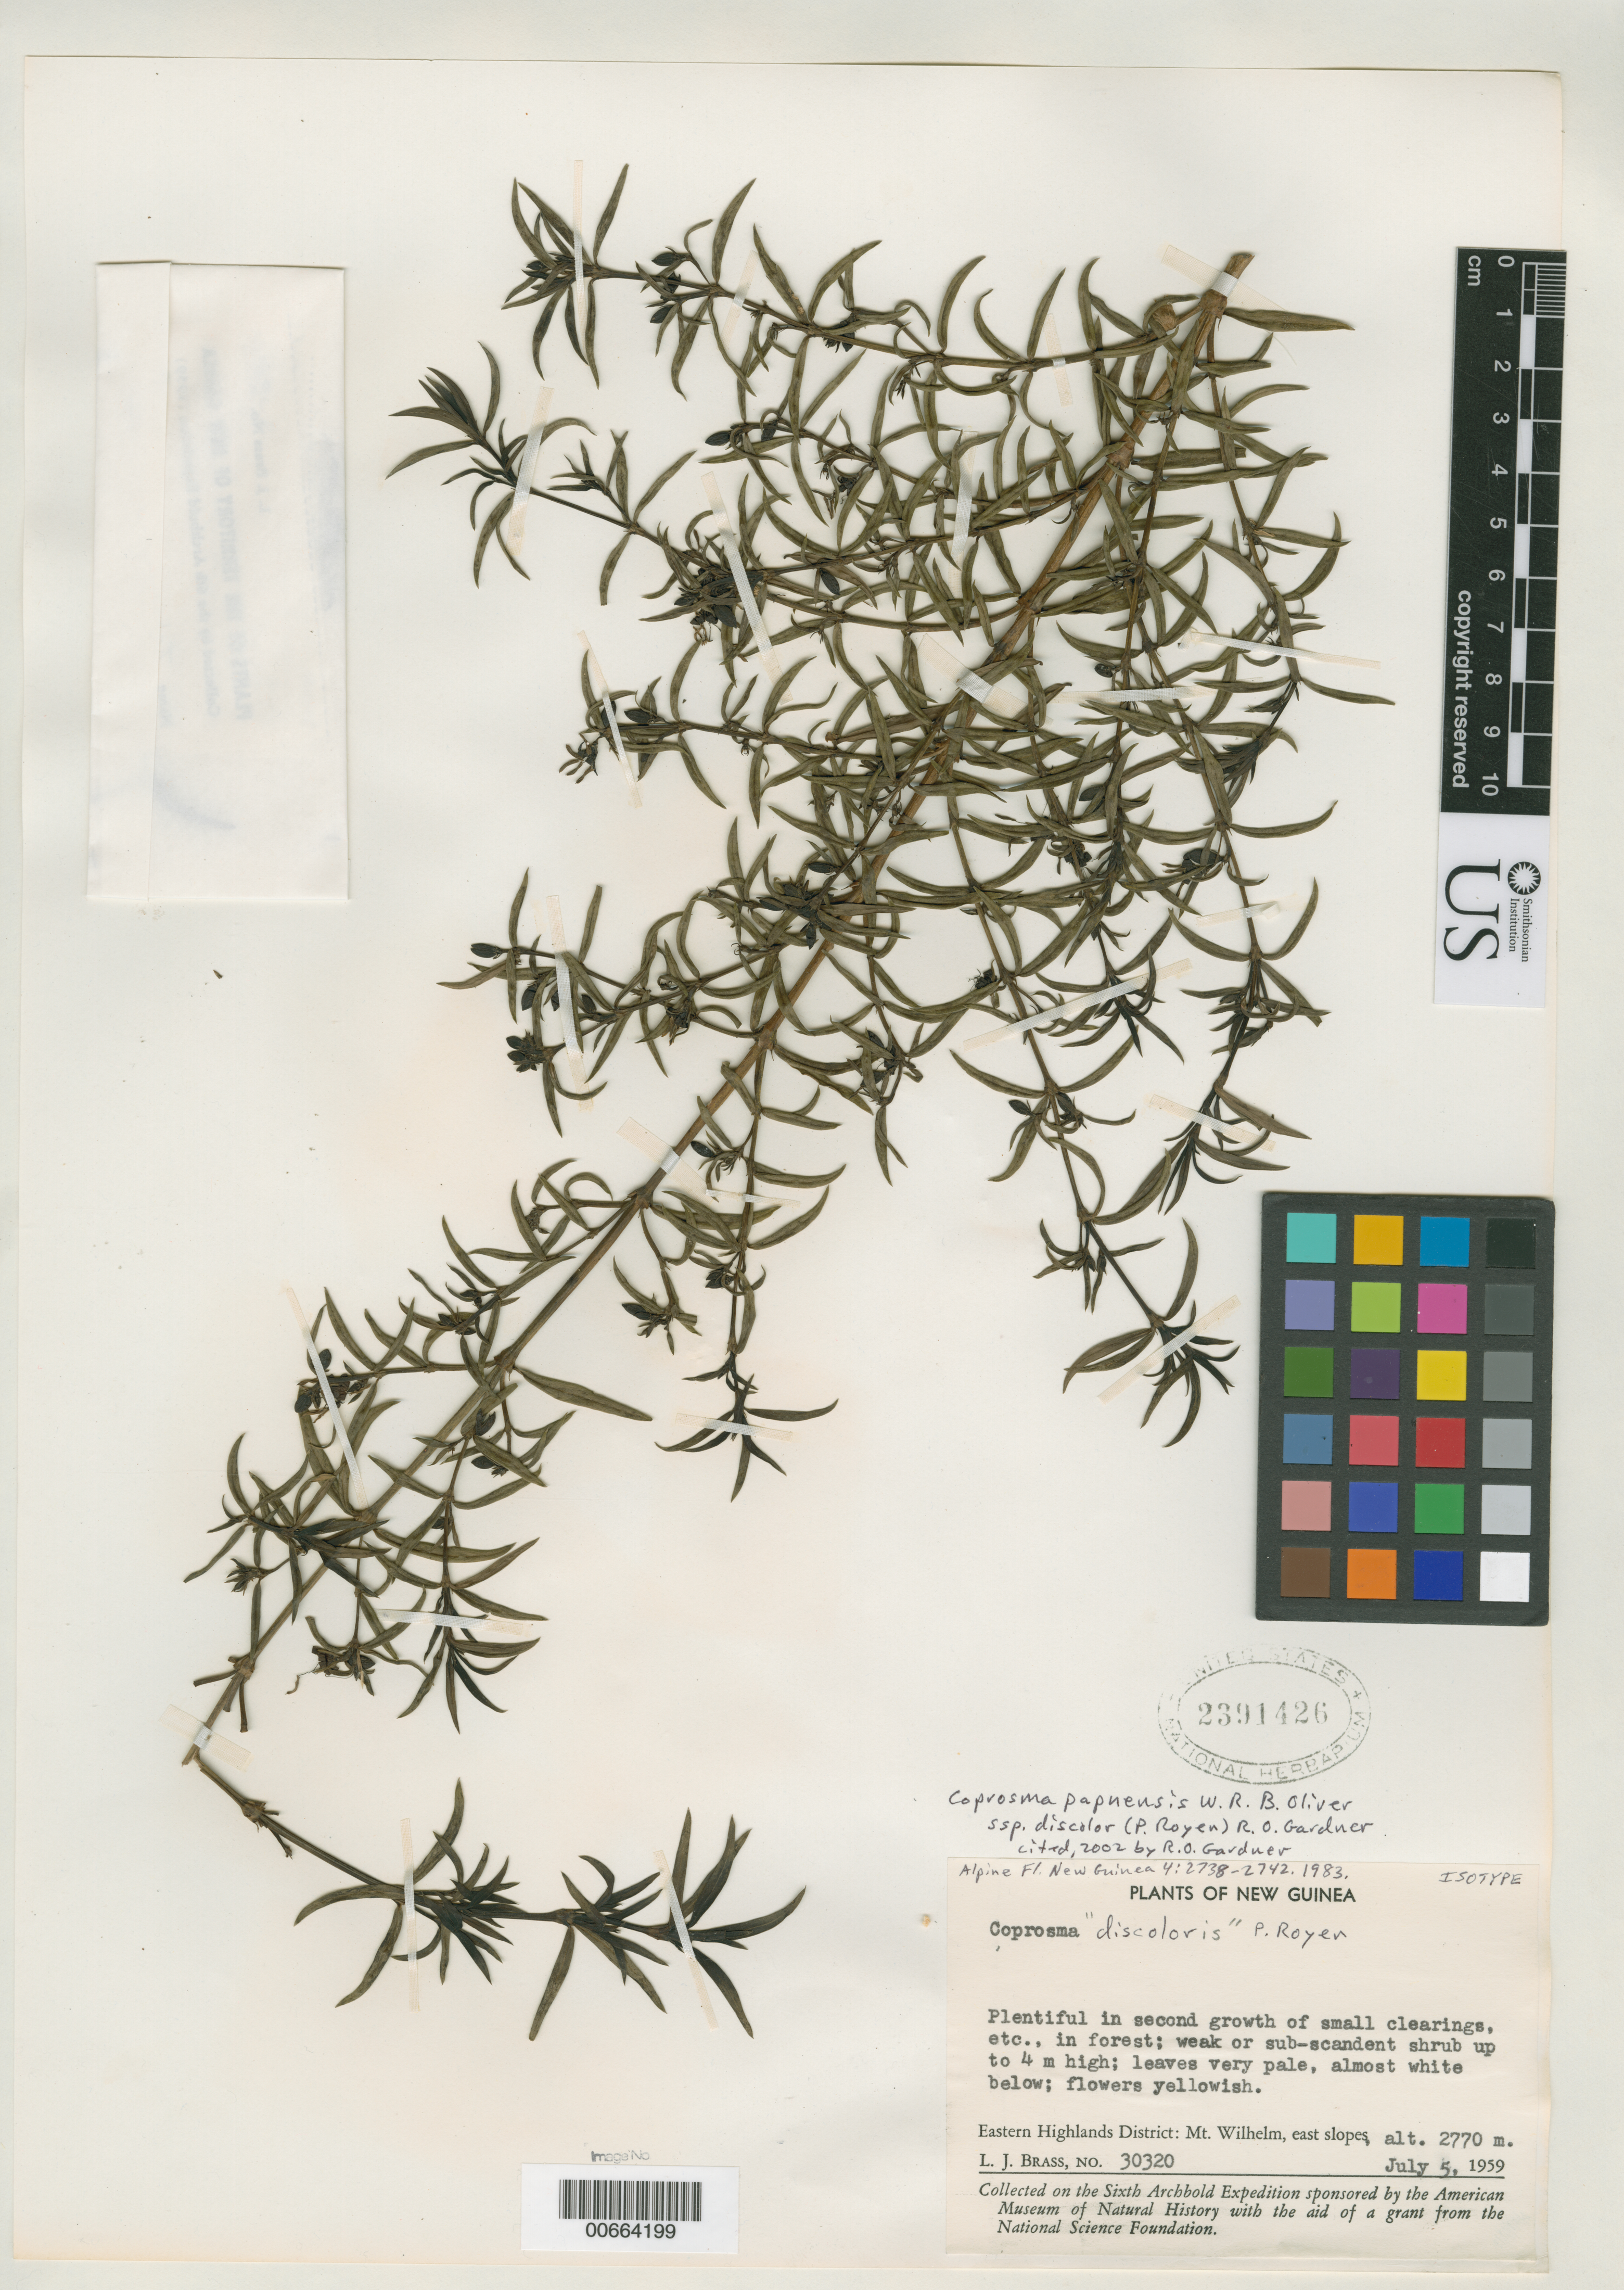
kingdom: Plantae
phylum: Tracheophyta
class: Magnoliopsida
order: Gentianales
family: Rubiaceae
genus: Coprosma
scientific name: Coprosma discolor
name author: P. Royen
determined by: Gardner, R. O.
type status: Isotype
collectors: L. J. Brass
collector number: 30320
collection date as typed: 05 Jul 1959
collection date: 1959-07-05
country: Papua New Guinea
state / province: Eastern Highlands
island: New Guinea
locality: Mt. Wilhelm, east slopes.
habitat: Plentiful in second growth of small clearings, etc. in forest.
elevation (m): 2770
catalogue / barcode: US 2391426